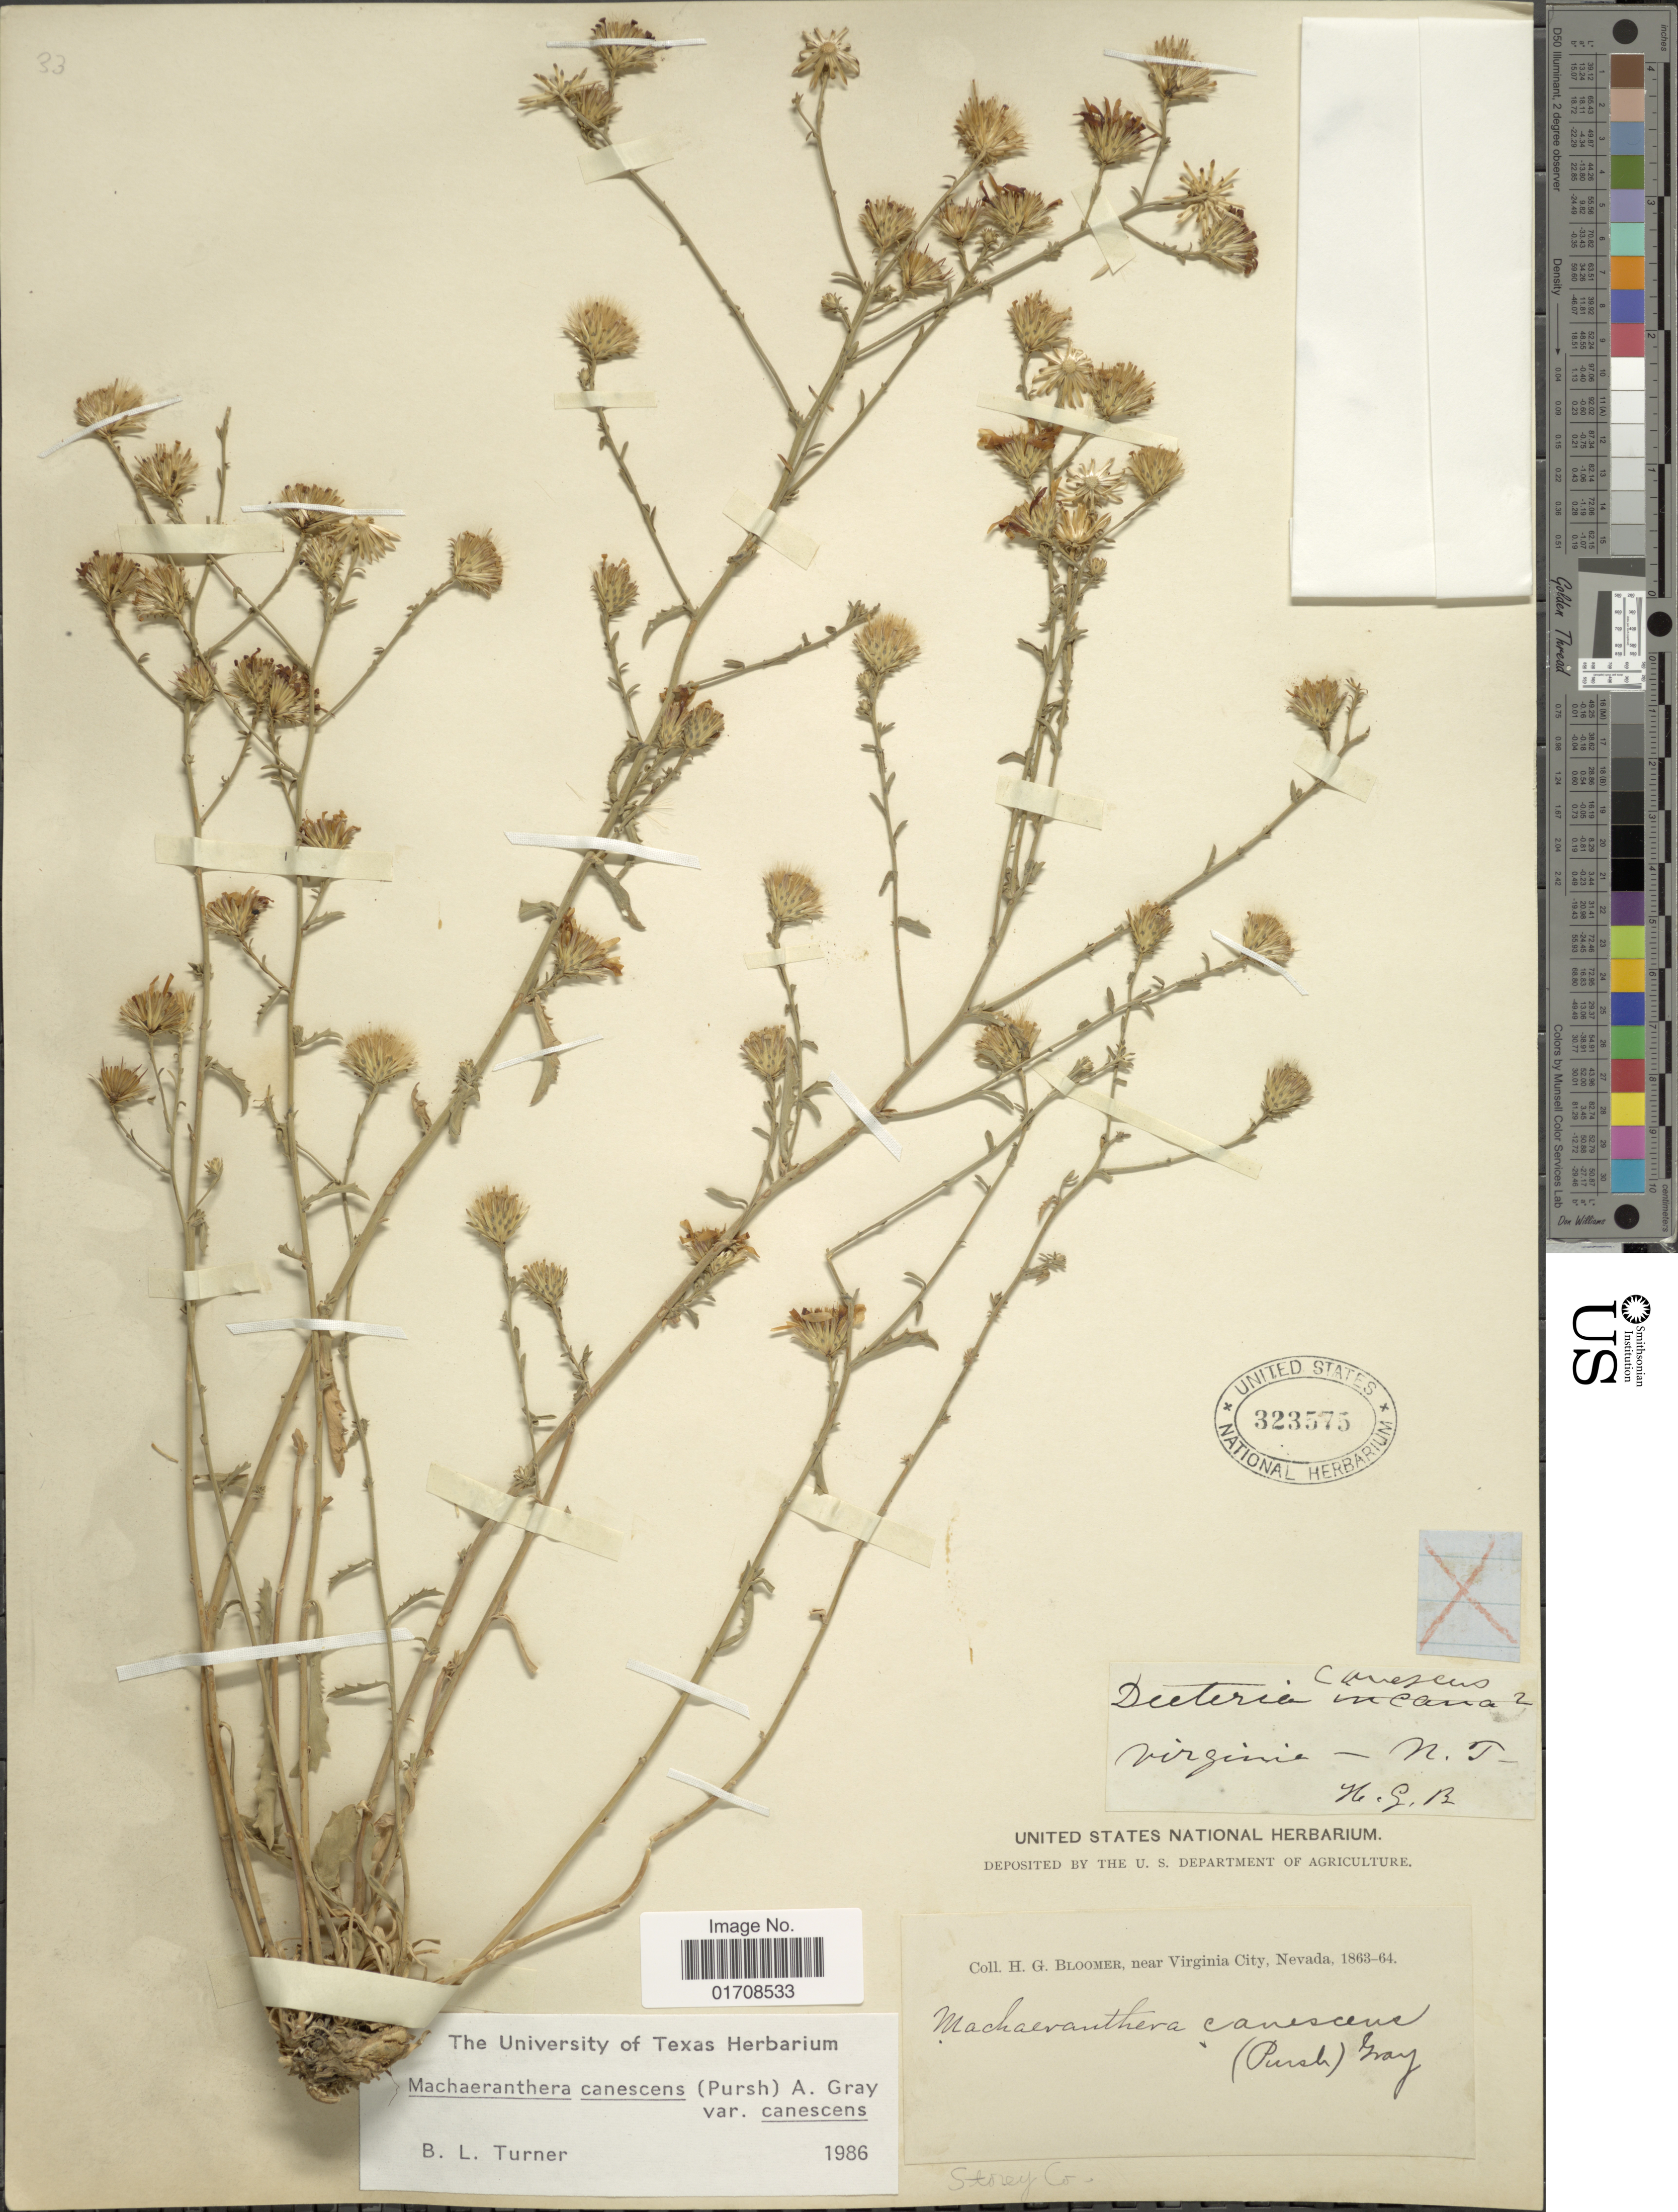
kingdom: Plantae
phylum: Tracheophyta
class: Magnoliopsida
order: Asterales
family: Asteraceae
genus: Machaeranthera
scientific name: Machaeranthera canescens var. canescens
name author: (Pursh) A. Gray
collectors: H. Bloomer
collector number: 33?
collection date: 1863/1864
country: United States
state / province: Nevada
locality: Near Virginia City, Storey Co.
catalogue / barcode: US 323575